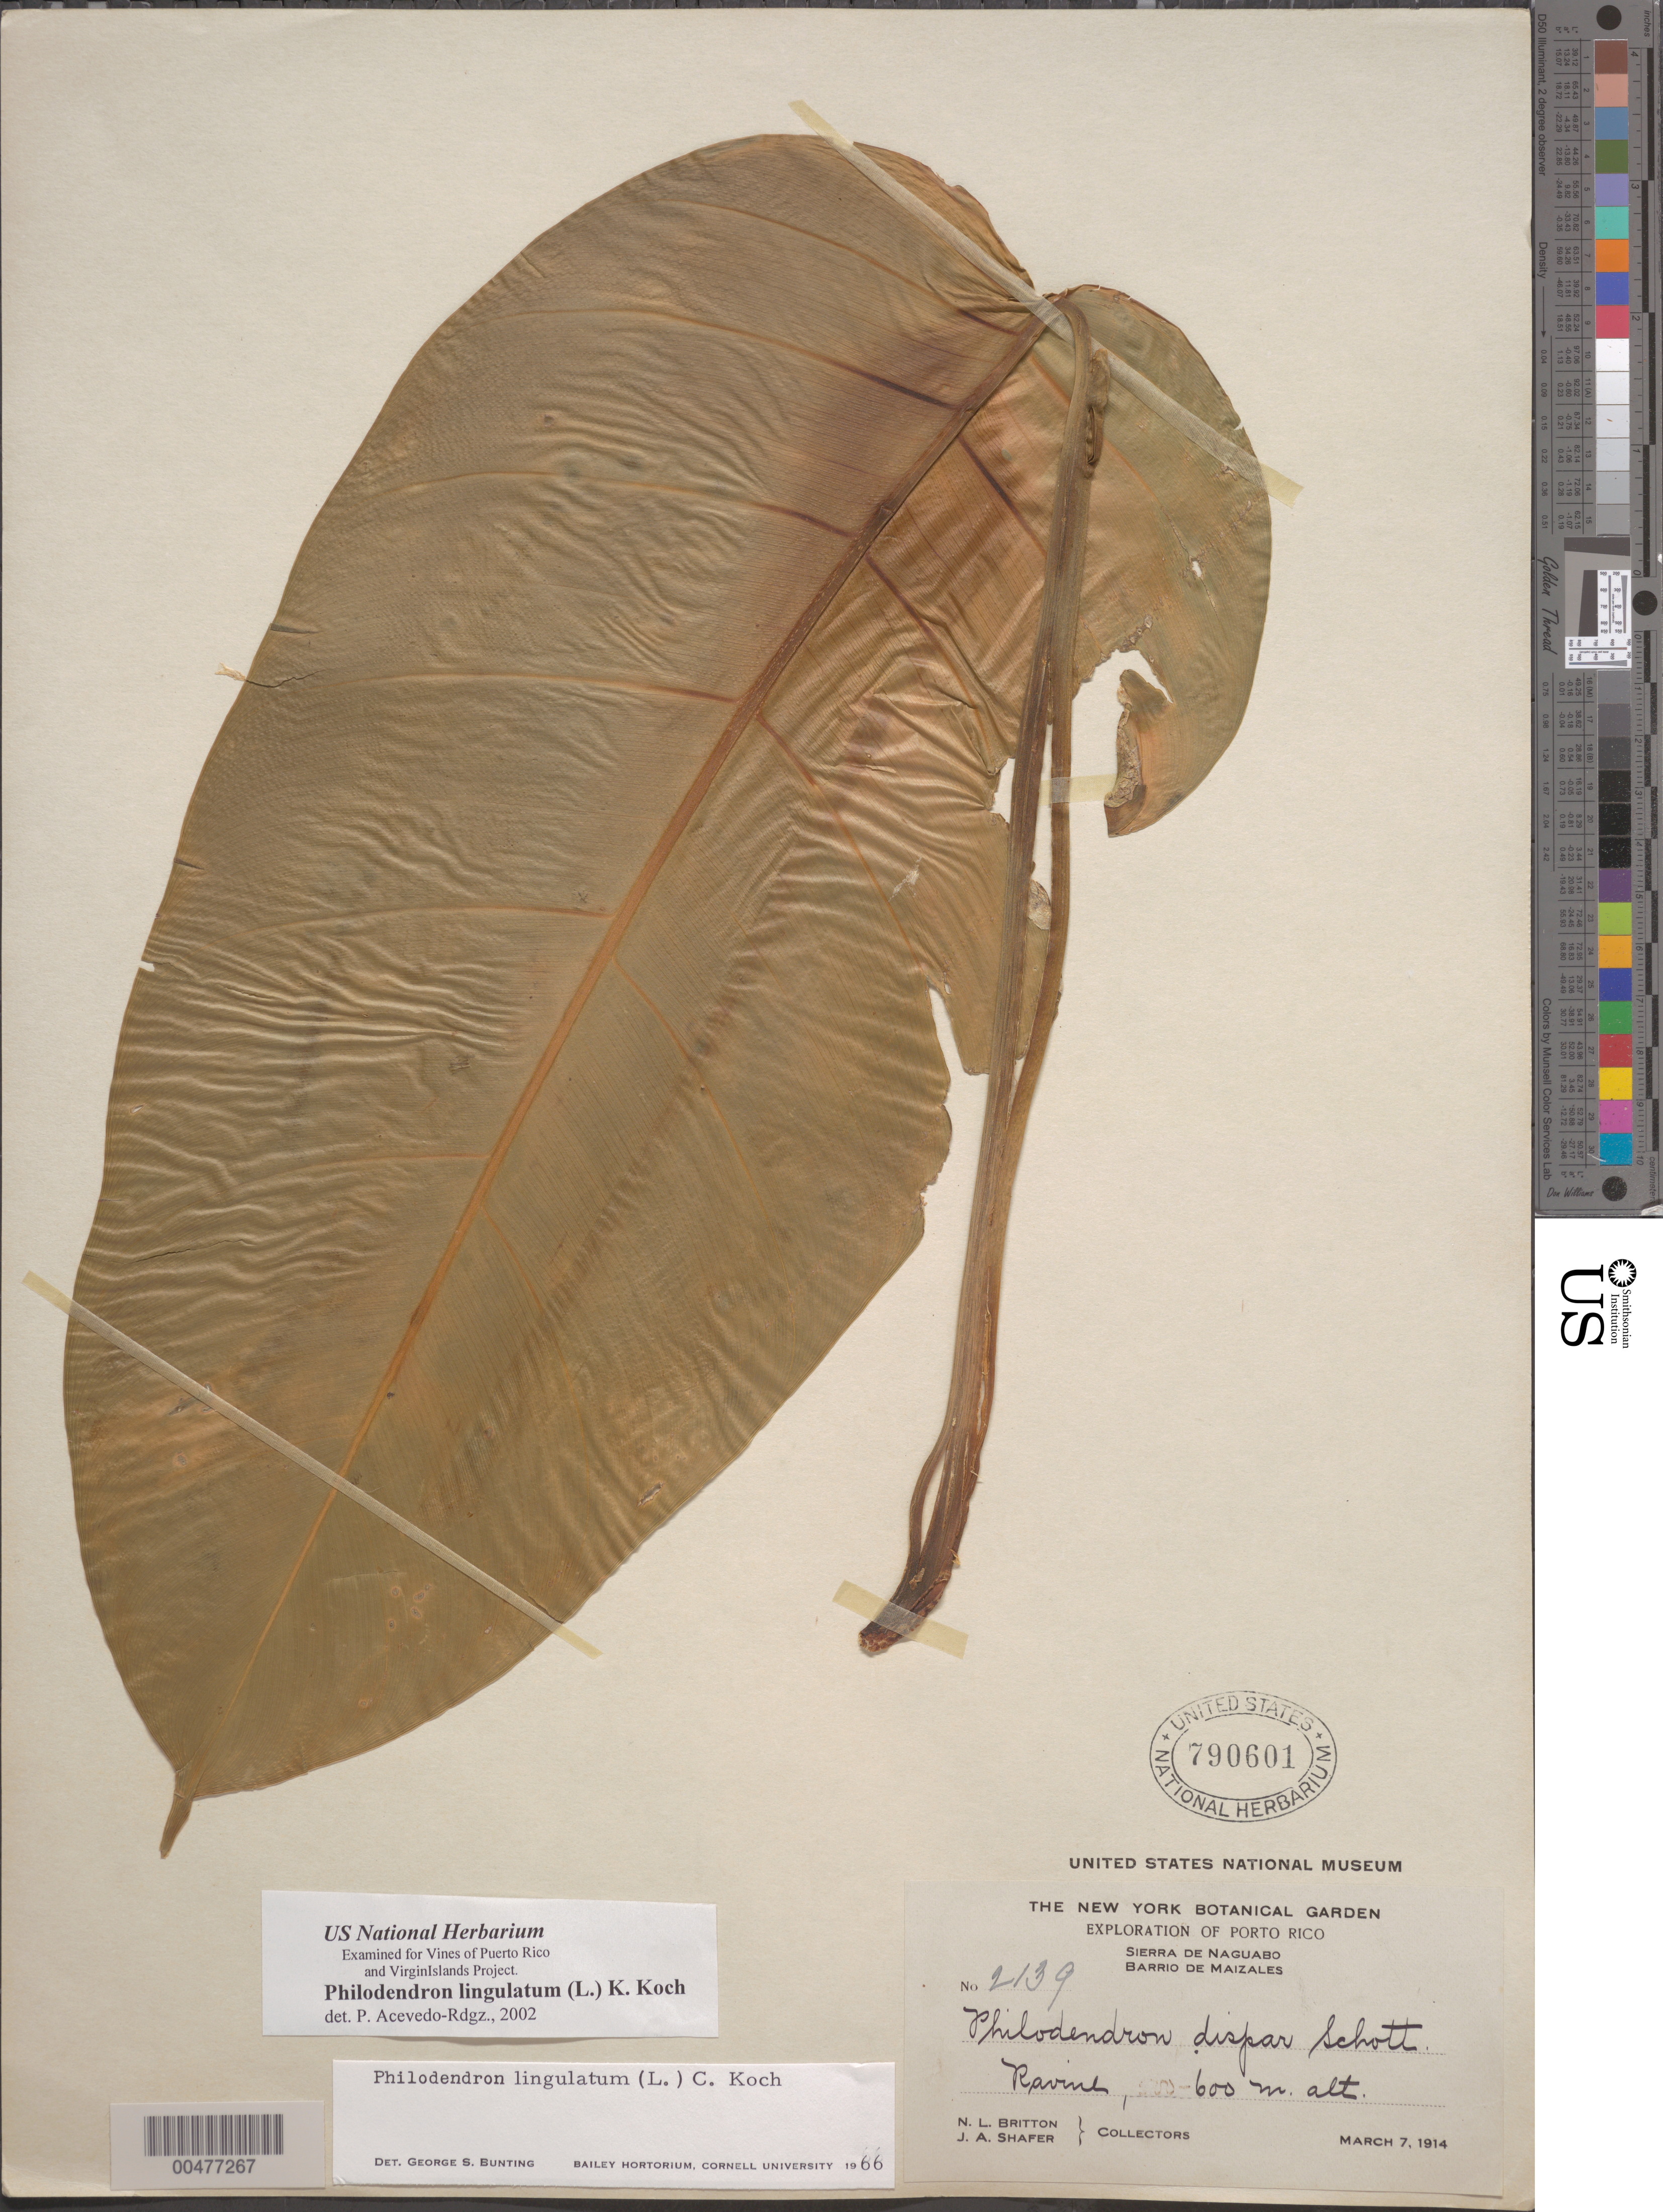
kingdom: Plantae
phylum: Tracheophyta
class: Liliopsida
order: Alismatales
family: Araceae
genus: Philodendron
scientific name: Philodendron lingulatum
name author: (L.) K. Koch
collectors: N. Britton & J. A. Shafer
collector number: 2139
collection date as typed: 07 Mar 1914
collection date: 1914-03-07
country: Puerto Rico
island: Greater Antilles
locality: Sierra de Naguabo, Barrio de Maizales. Ravine.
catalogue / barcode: US 790601